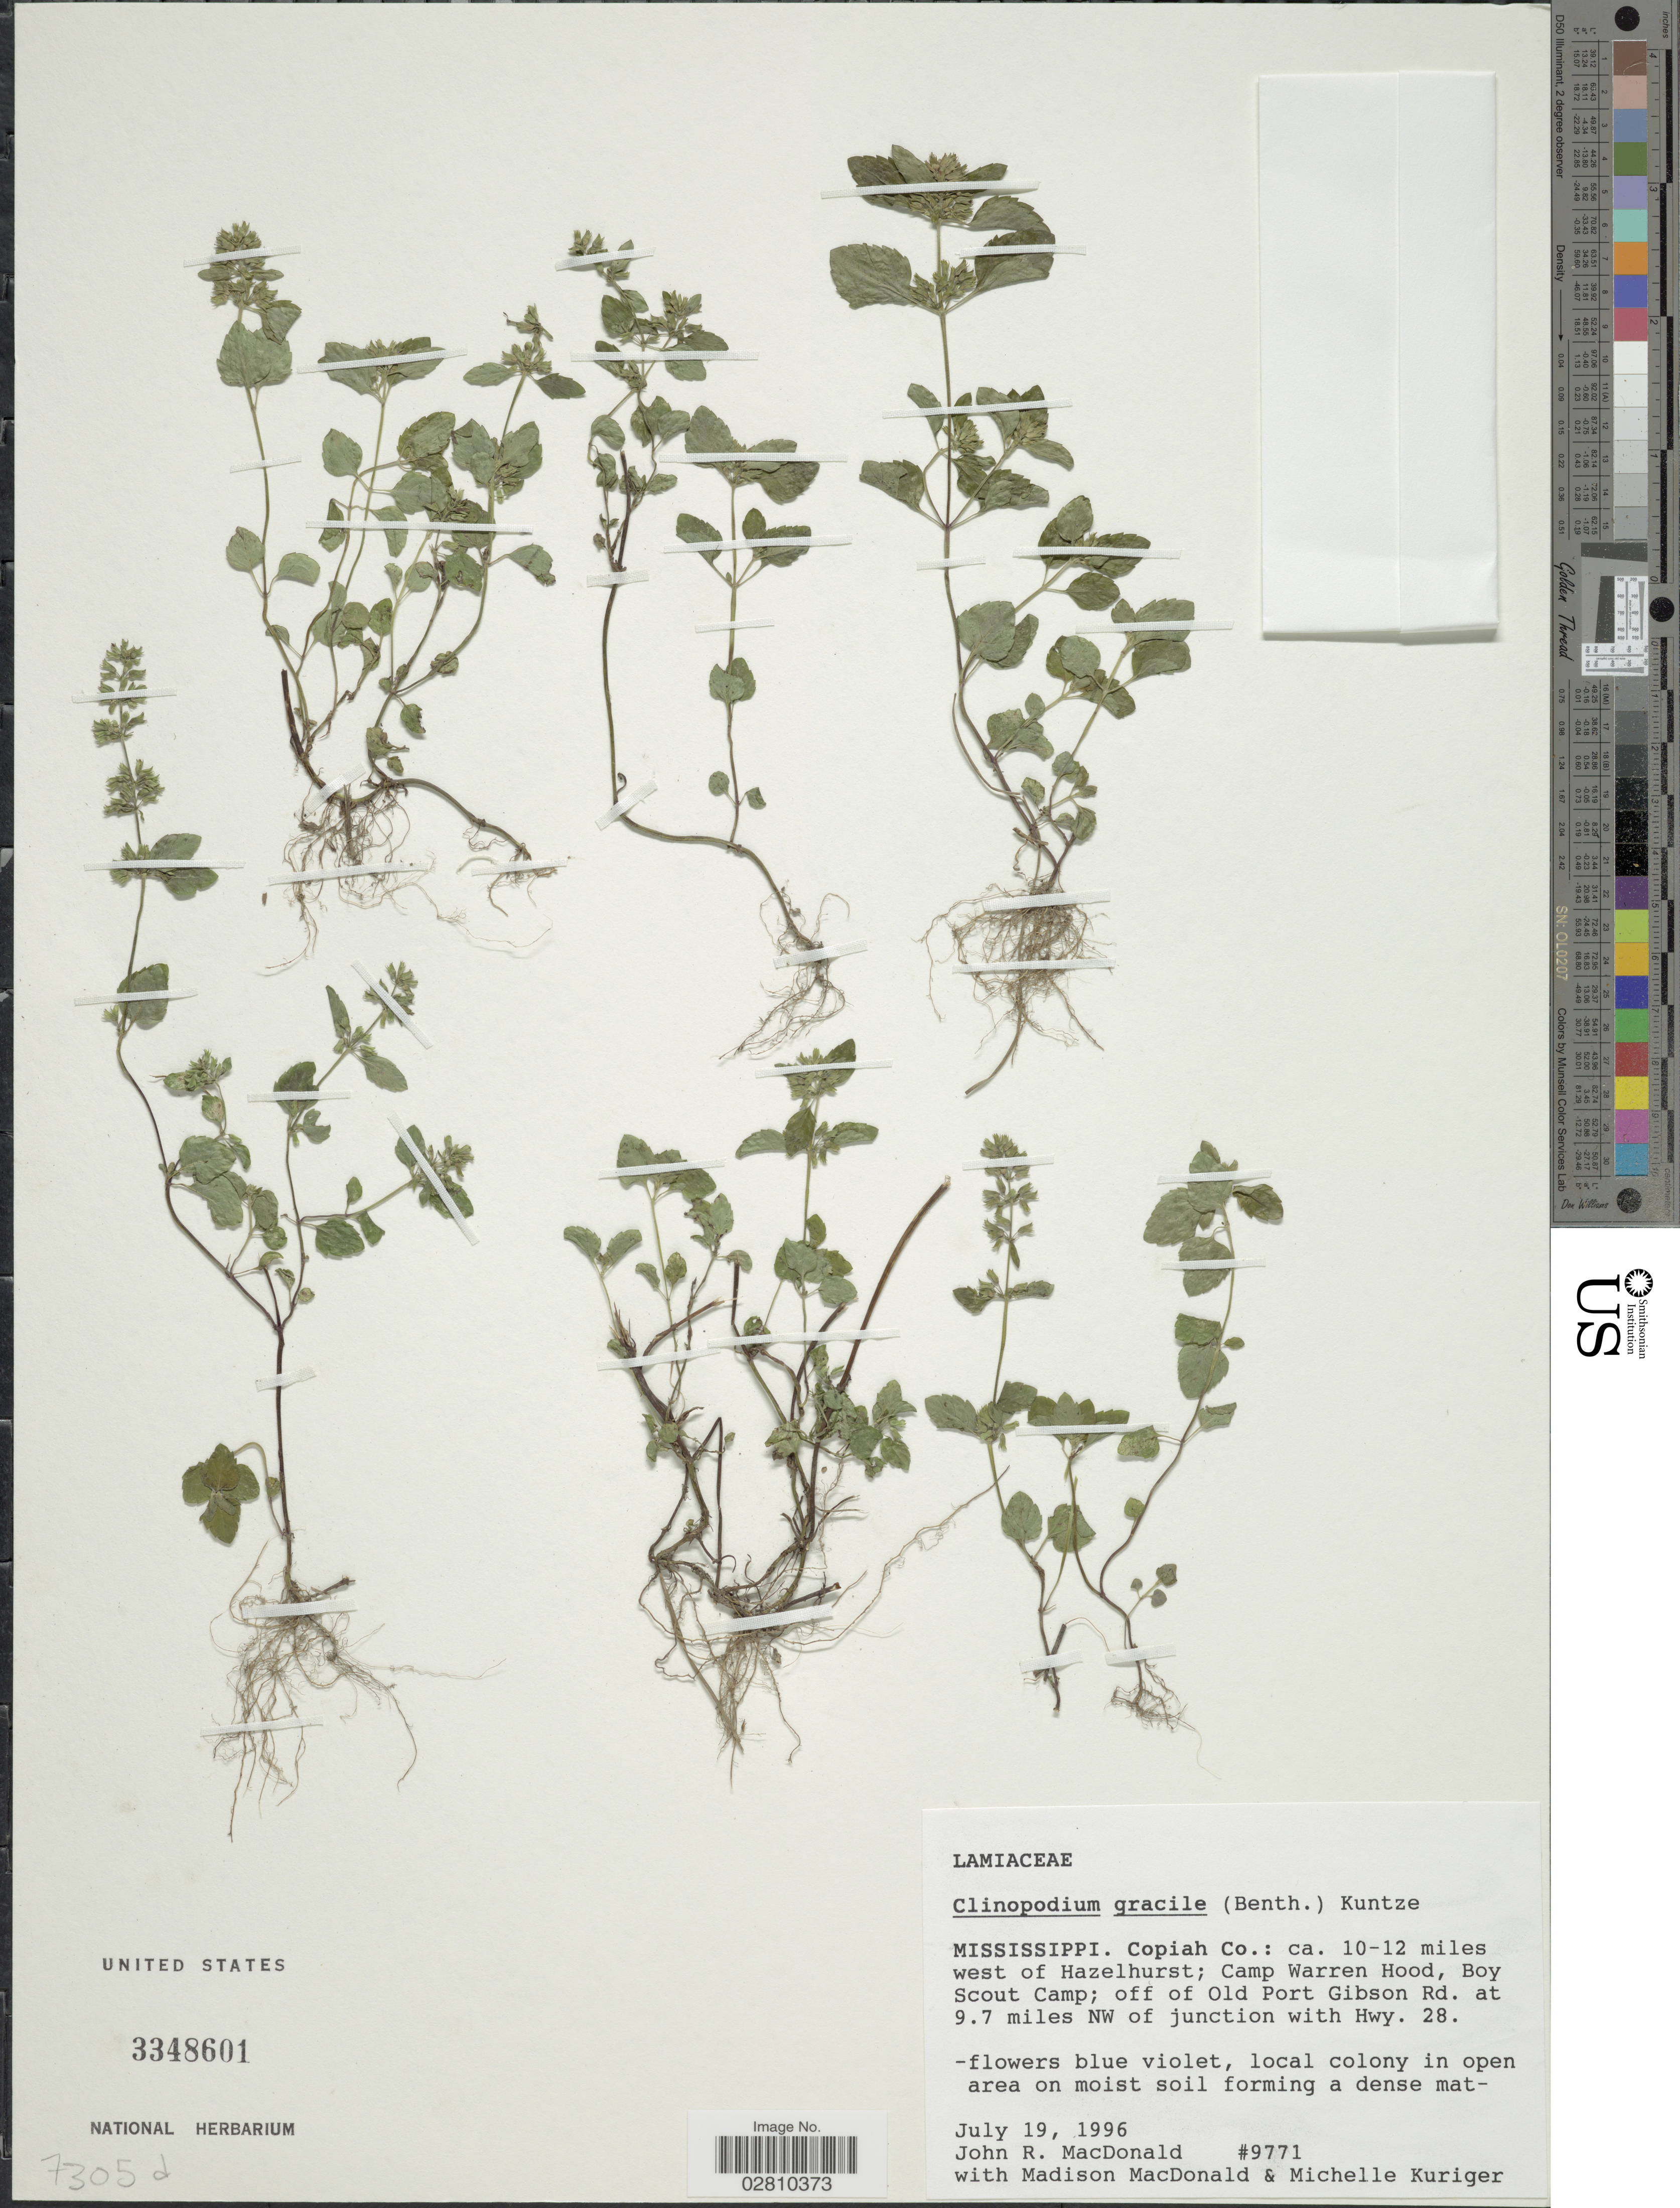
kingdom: Plantae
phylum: Tracheophyta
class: Magnoliopsida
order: Lamiales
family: Lamiaceae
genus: Clinopodium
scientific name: Clinopodium gracile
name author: (Benth.) Kuntze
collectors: J. MacDonald, M. Macdonald & M. Kuriger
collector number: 9771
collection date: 1996-07-19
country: United States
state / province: Mississippi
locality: Copiah Co.: ca. 10-12 miles west of Hazelhurst; Camp Warren Hood, Boy Scout Camp; off of Old Port Gibson Rd. at 9.7 miles NW of junction with Hwy. 28.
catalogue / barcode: US 3348601